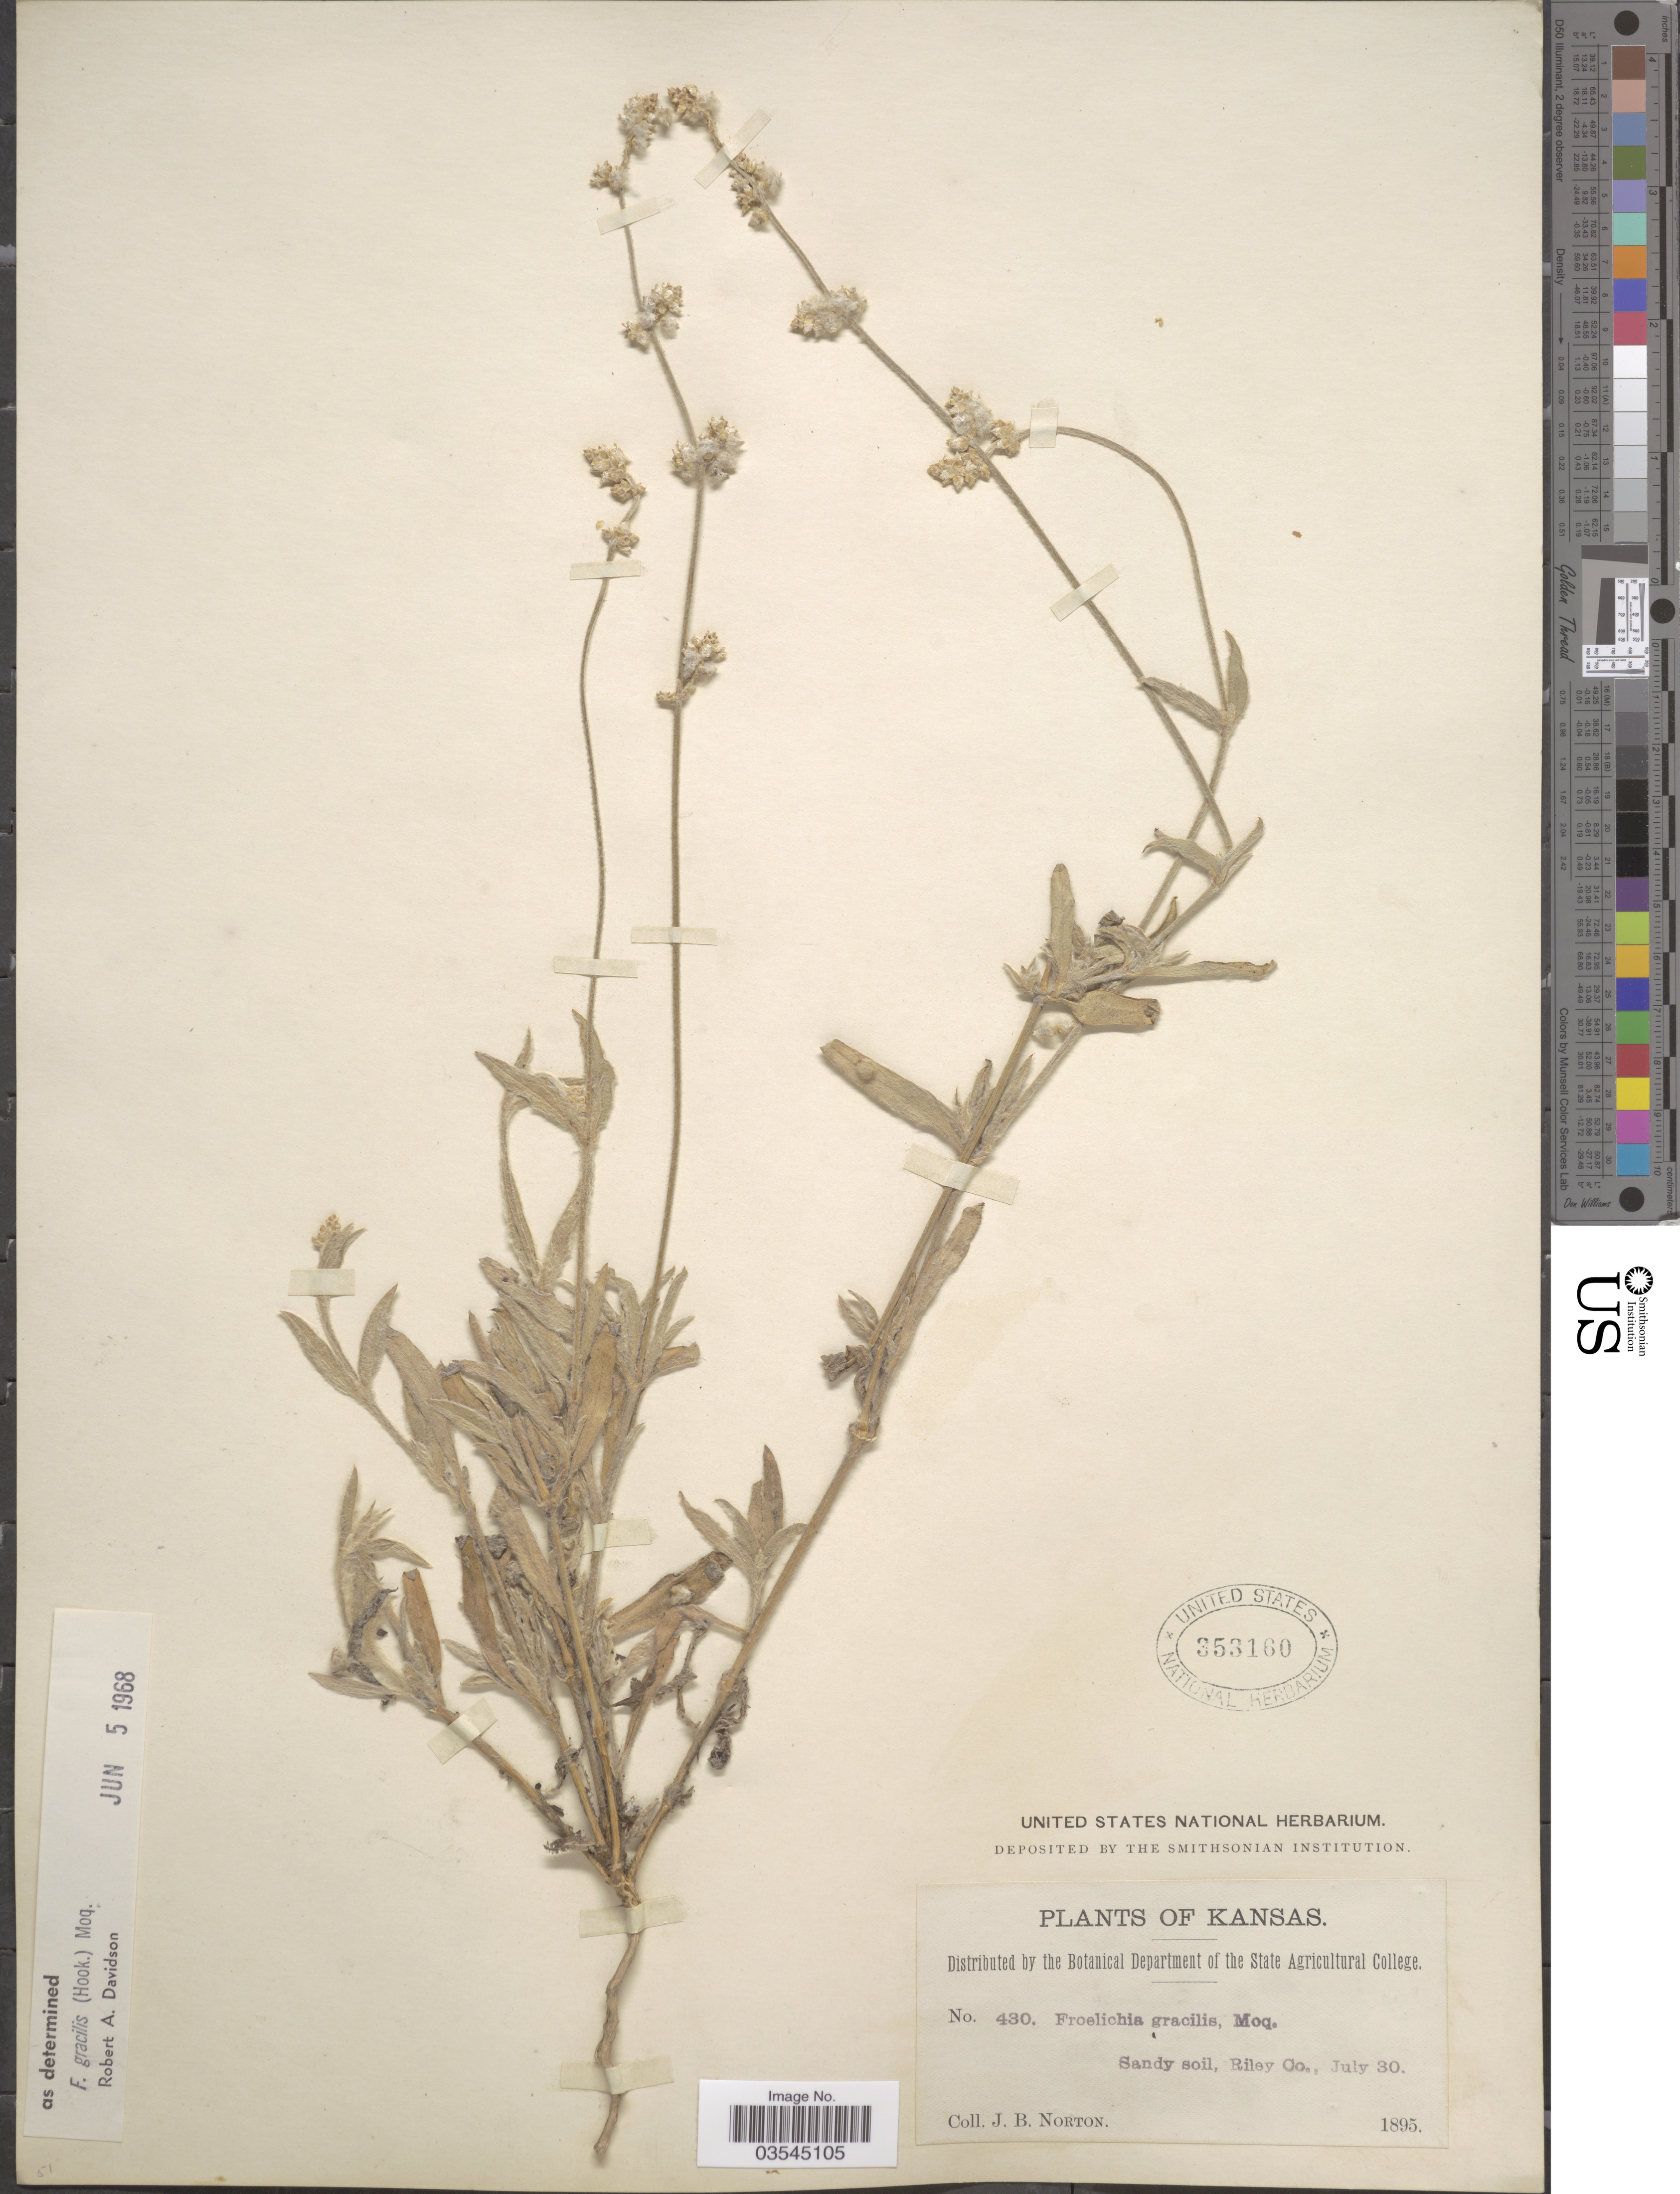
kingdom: Plantae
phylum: Tracheophyta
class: Magnoliopsida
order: Caryophyllales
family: Amaranthaceae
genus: Froelichia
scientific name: Froelichia gracilis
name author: (Hook.) Moq.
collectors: J. B. Norton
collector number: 430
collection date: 1895-07-30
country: United States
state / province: Kansas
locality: Riley Co.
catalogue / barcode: US 353160